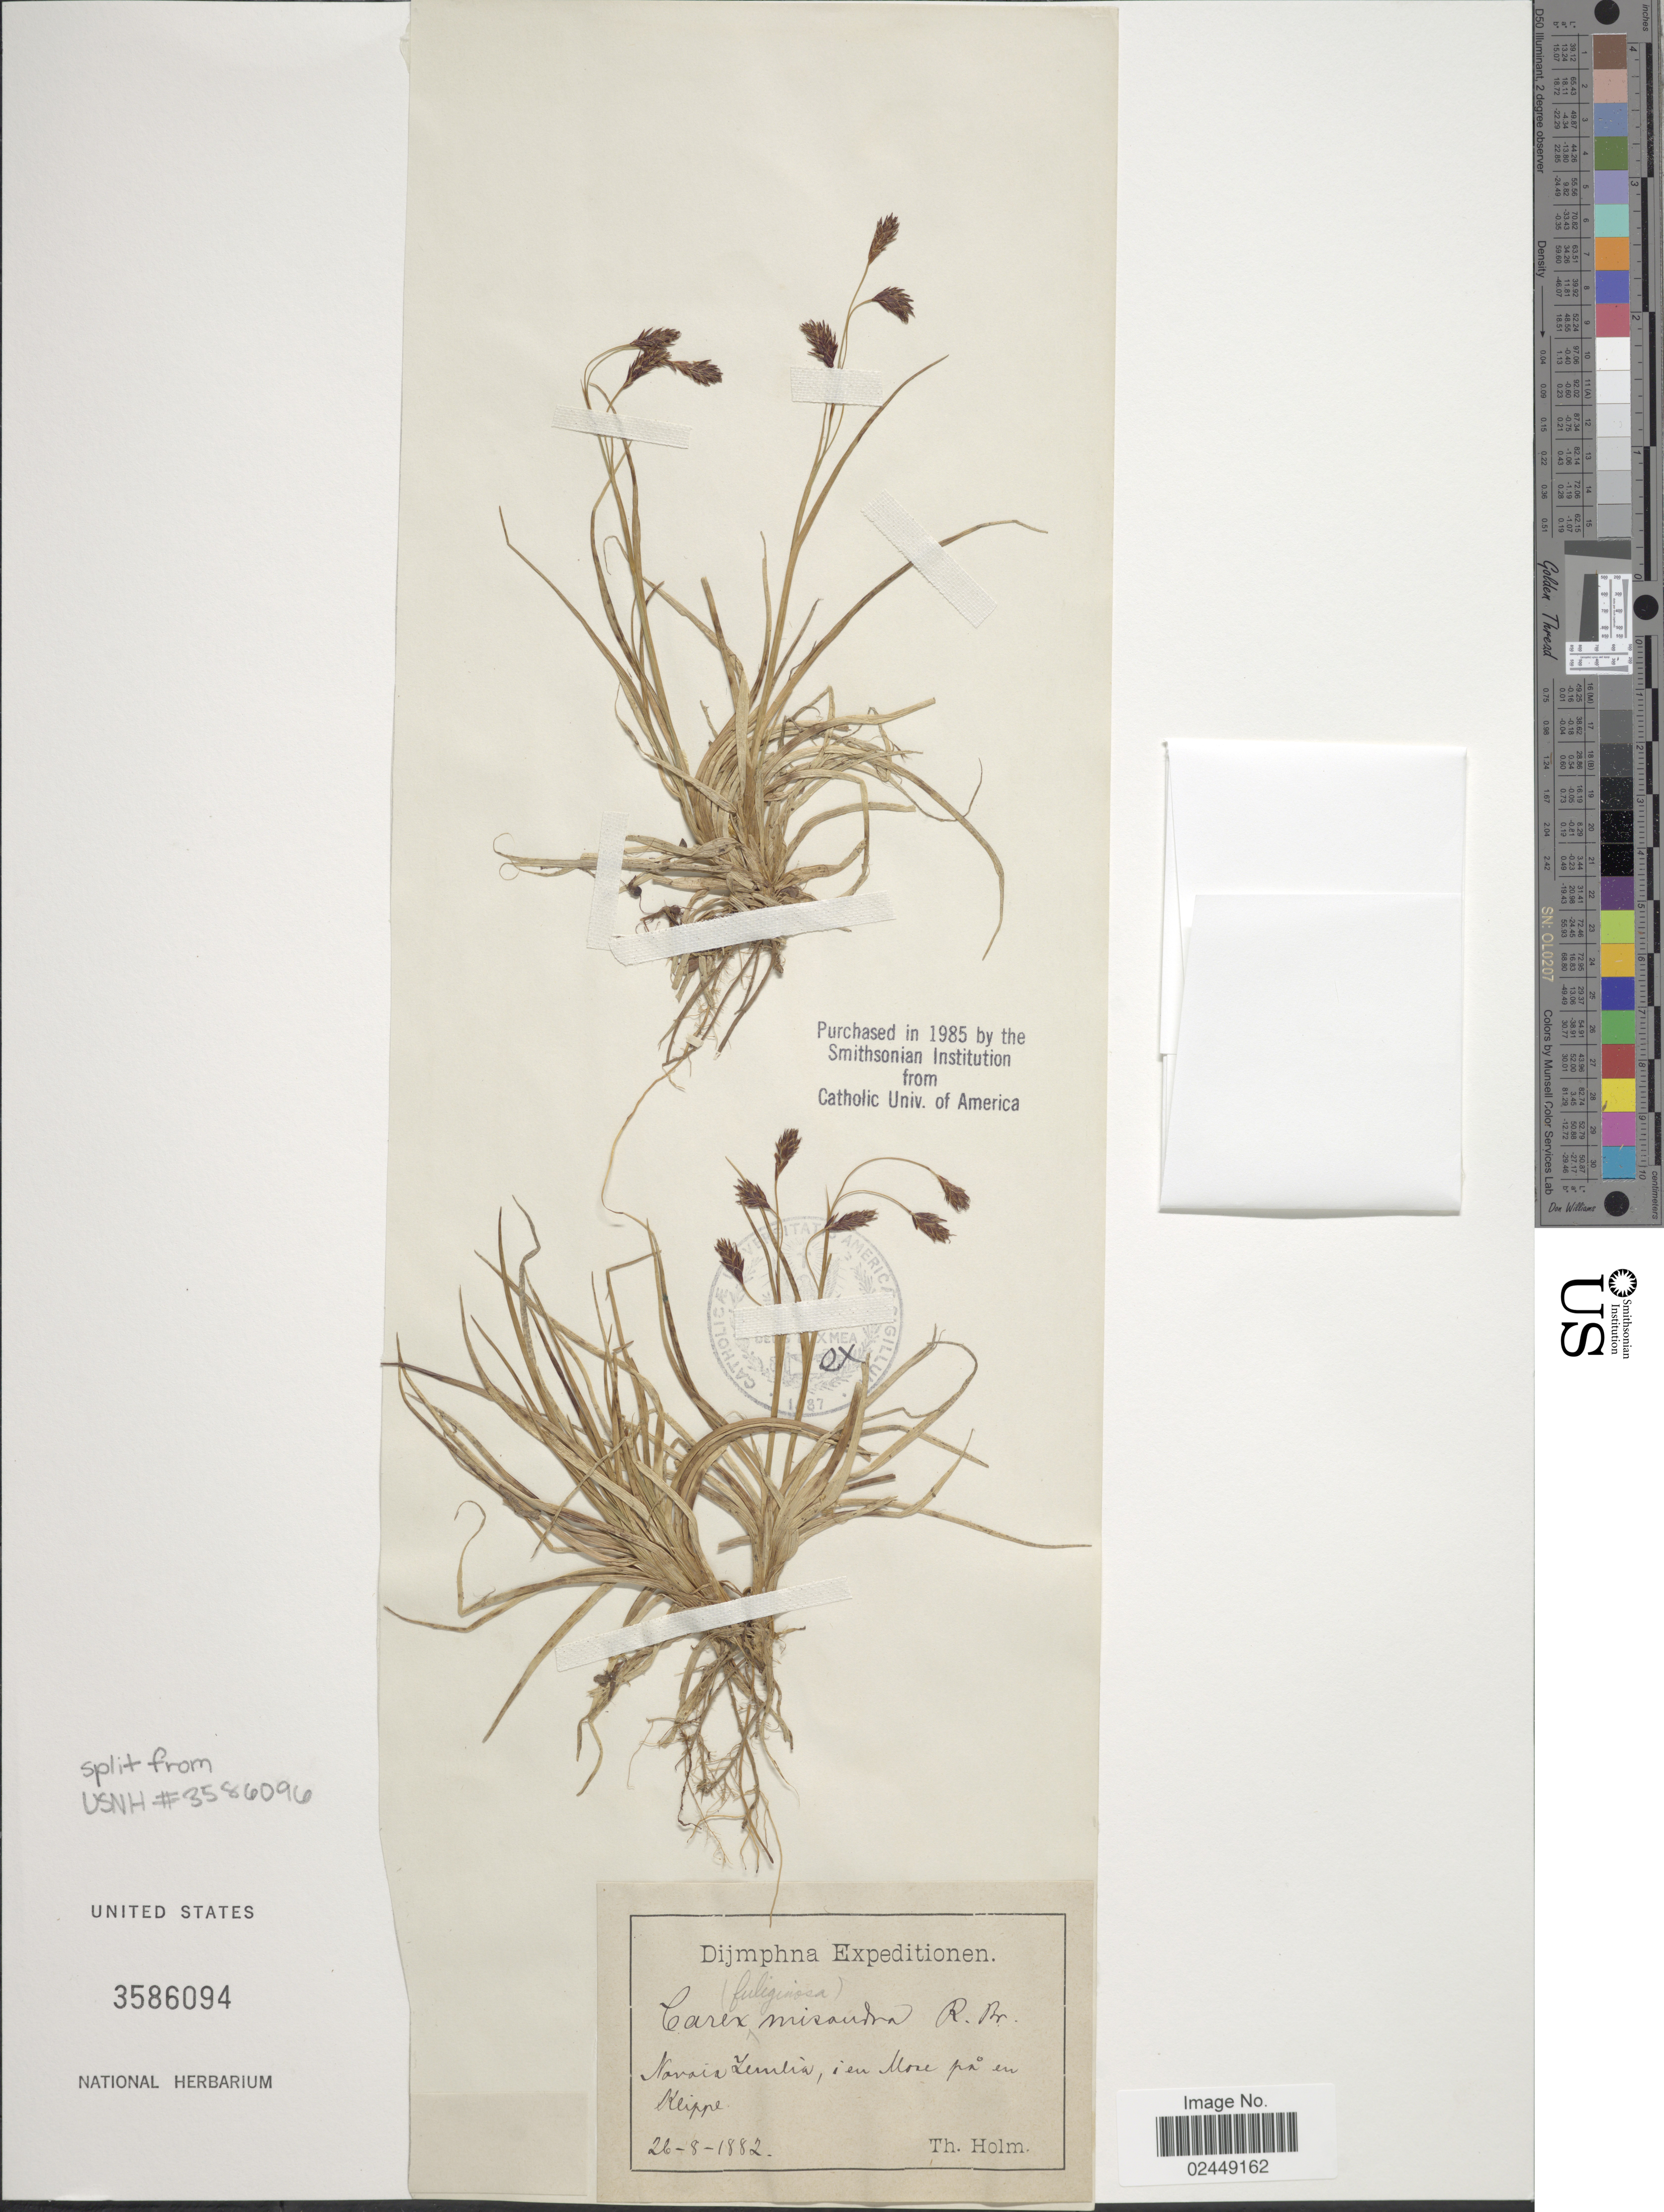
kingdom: Plantae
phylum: Tracheophyta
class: Liliopsida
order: Poales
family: Cyperaceae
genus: Carex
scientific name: Carex fuliginosa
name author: Schkuhr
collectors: T. Holm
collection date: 1882-08-26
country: Russian Federation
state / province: Arkhangelsk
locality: Novaia Zemlia, ien More på en Klippe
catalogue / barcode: US 3586094